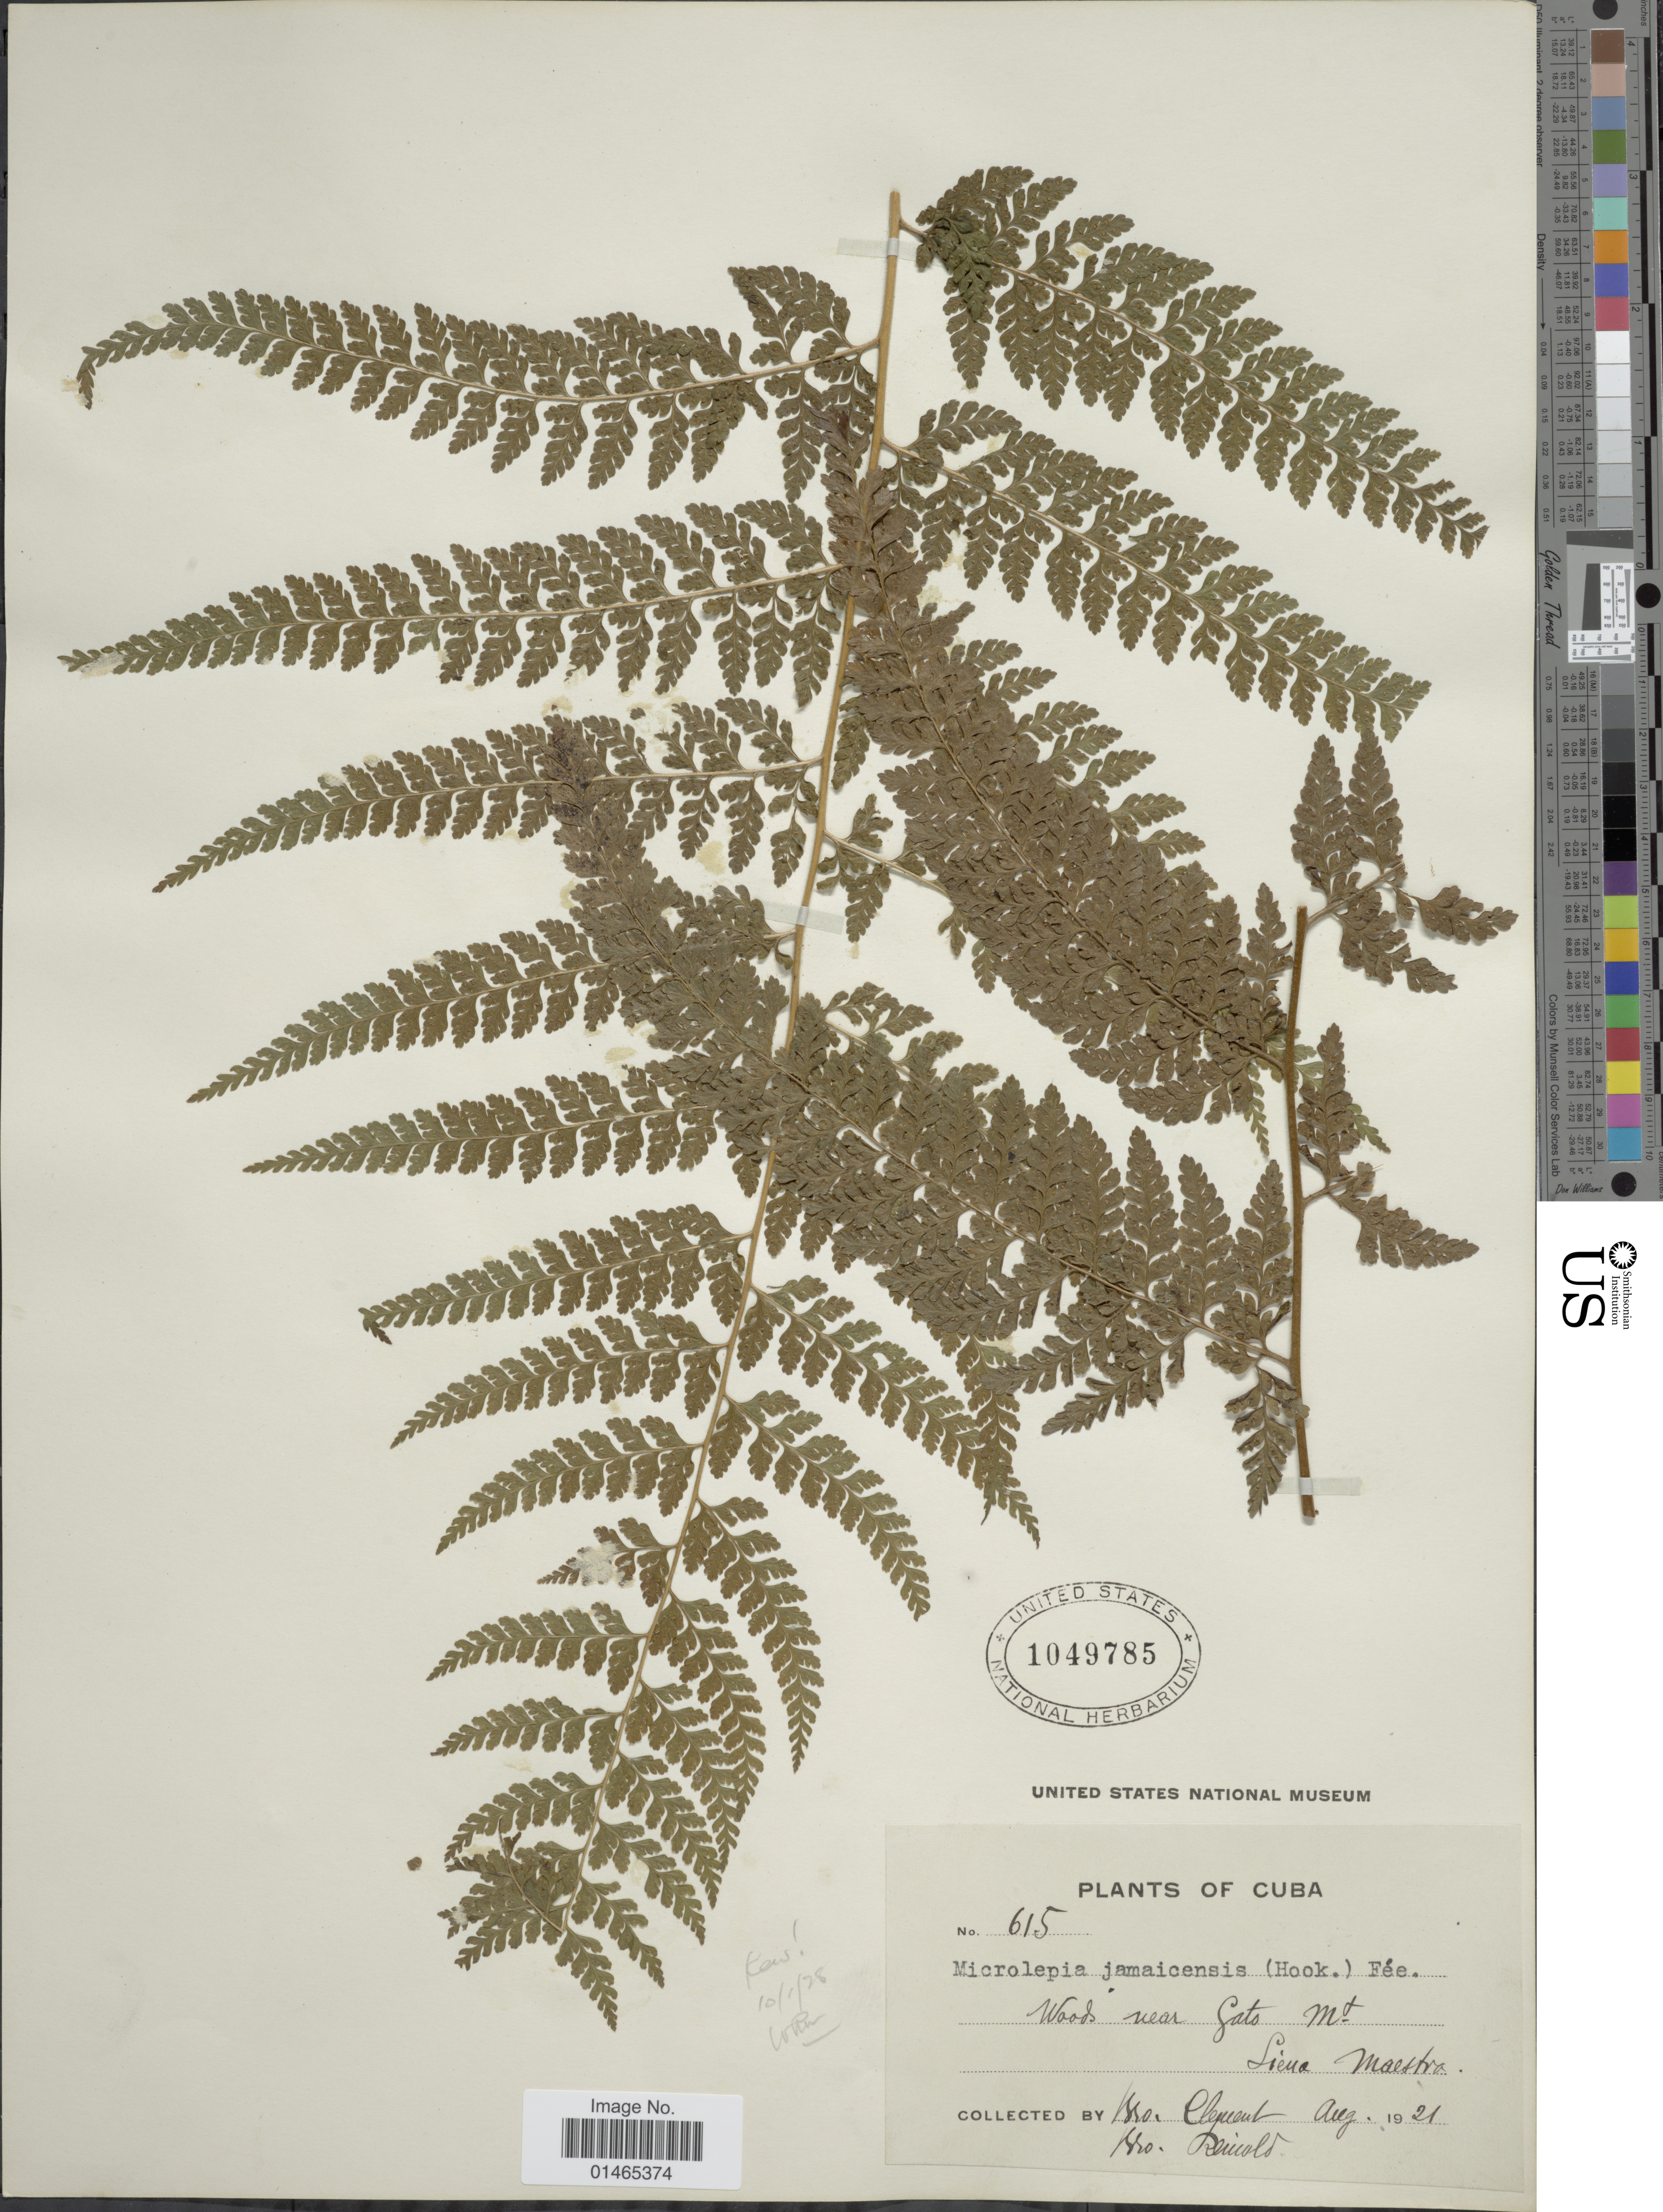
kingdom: Plantae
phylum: Tracheophyta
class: Polypodiopsida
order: Polypodiales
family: Dennstaedtiaceae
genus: Microlepia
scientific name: Microlepia jamaicensis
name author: (Hook.) Fée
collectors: B. Clement & Reinold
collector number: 615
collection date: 1921-08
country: Cuba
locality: Woods near Gato Mt., Sierra Maestra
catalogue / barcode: US 1049785